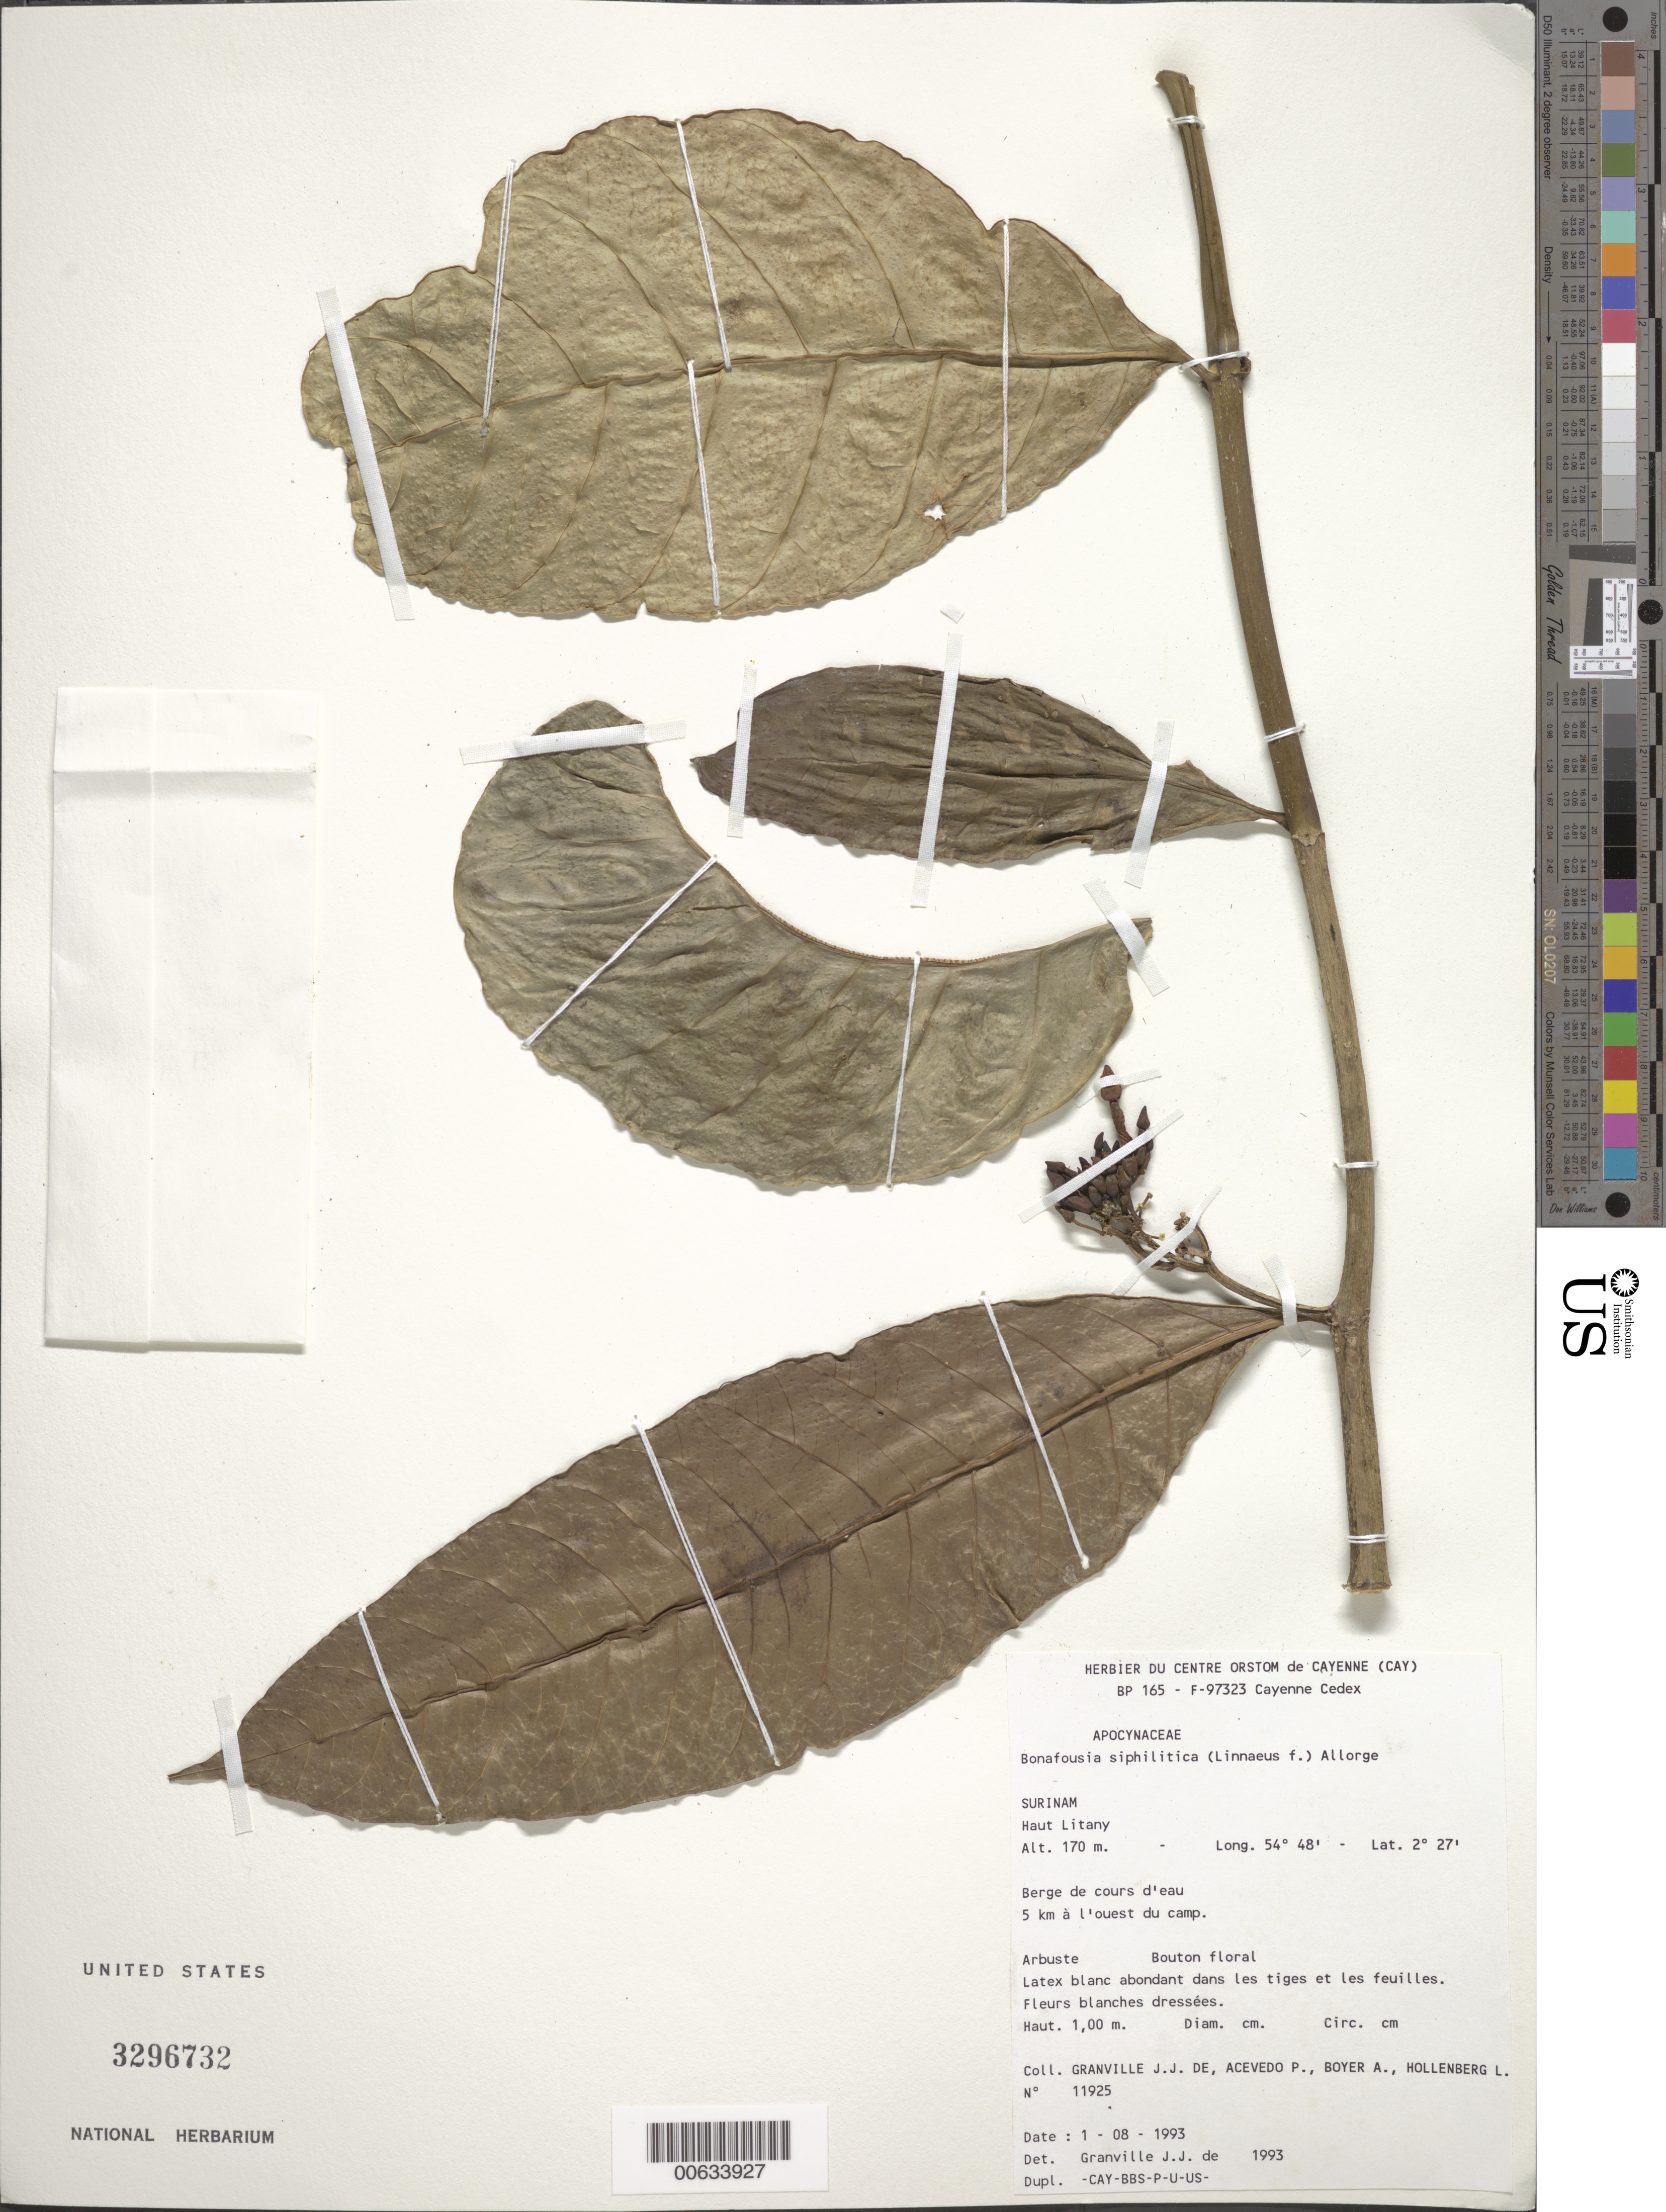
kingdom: Plantae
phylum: Tracheophyta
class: Magnoliopsida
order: Gentianales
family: Apocynaceae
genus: Bonafousia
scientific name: Bonafousia siphilitica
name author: (L. f.) L. Allorge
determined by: Granville, J. J. de, (CAY), Institut de Recherche pour le Developpement (IRD) (FRENCH GUIANA)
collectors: J.-J. de Granville, P. Acevedo-Rodr., A. Boyer & L. Hollenberg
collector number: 11925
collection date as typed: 1-Aug-93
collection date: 1993-08-01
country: Suriname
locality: Haut Litany, Bassin du Litany; 5 km a l'ouest du camp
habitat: Berge de cours d'eau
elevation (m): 170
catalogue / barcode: US 3296732